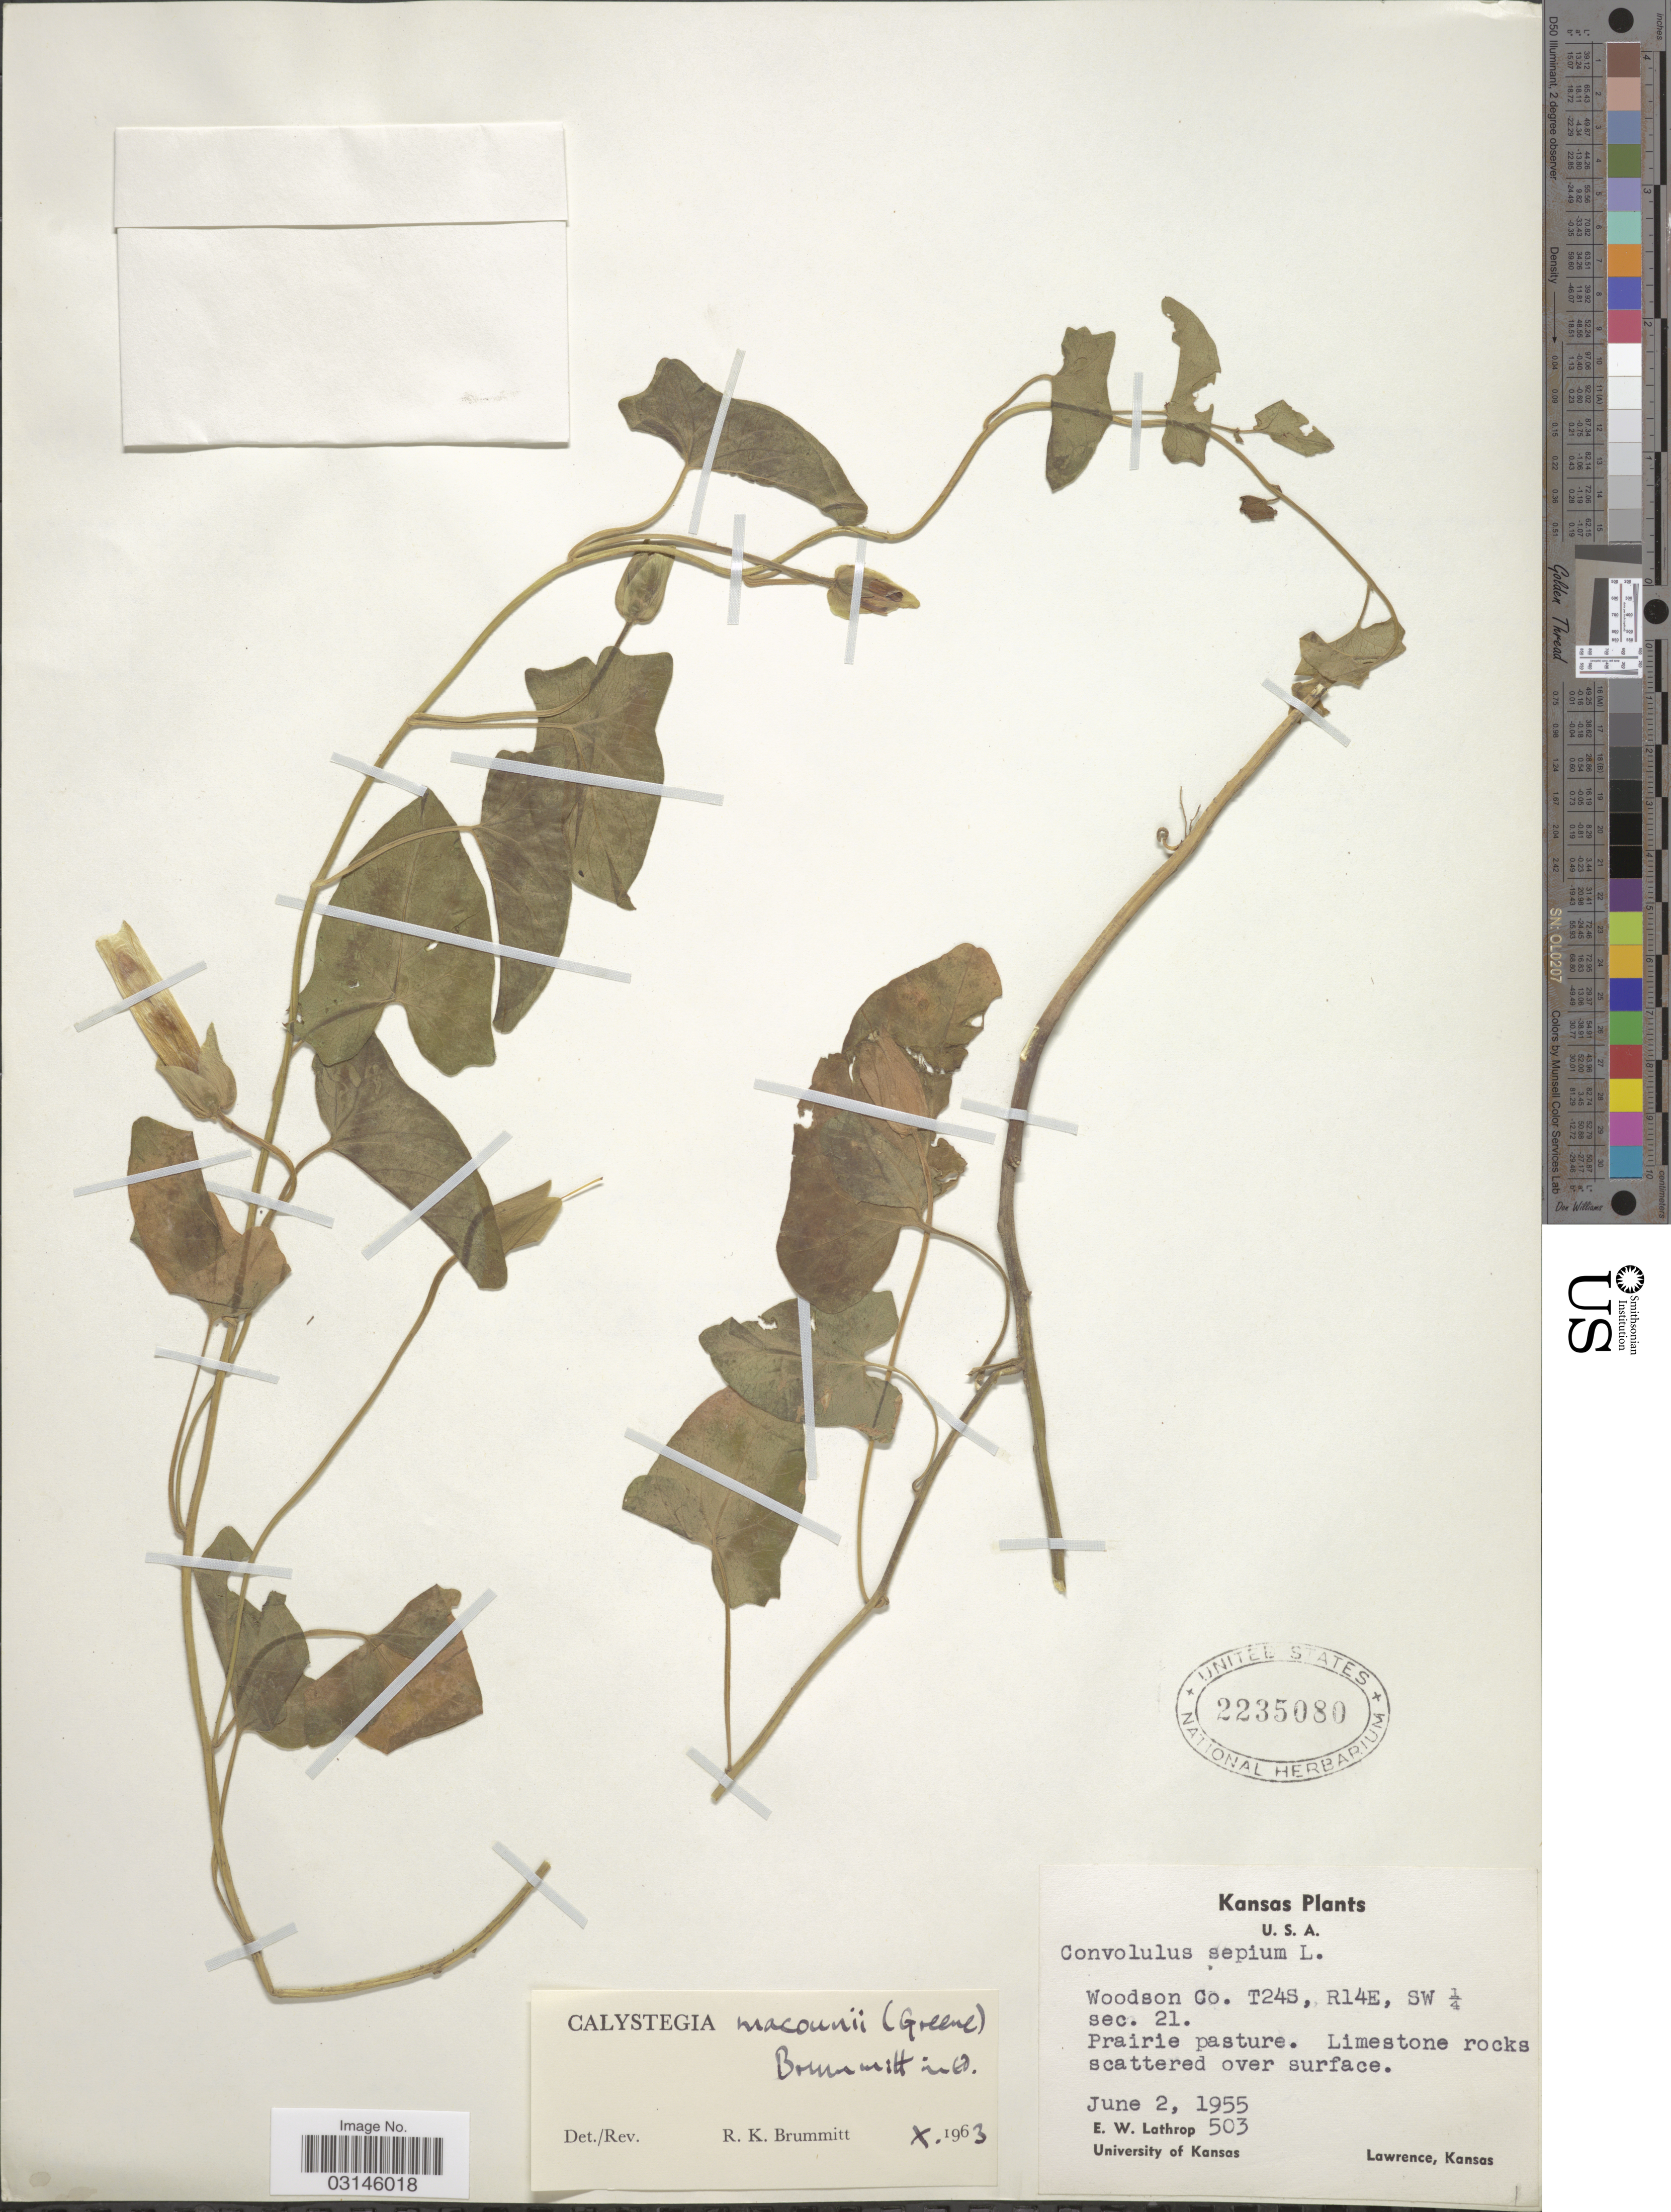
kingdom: Plantae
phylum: Tracheophyta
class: Magnoliopsida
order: Solanales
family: Convolvulaceae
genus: Calystegia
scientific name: Calystegia macounii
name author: (Greene) Brummitt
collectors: E. W. Lathrop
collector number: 503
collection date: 1955-06-02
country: United States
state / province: Kansas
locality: Woodson Co. T24S, R14E, SE ¼ sec. 21.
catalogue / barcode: US 2235080